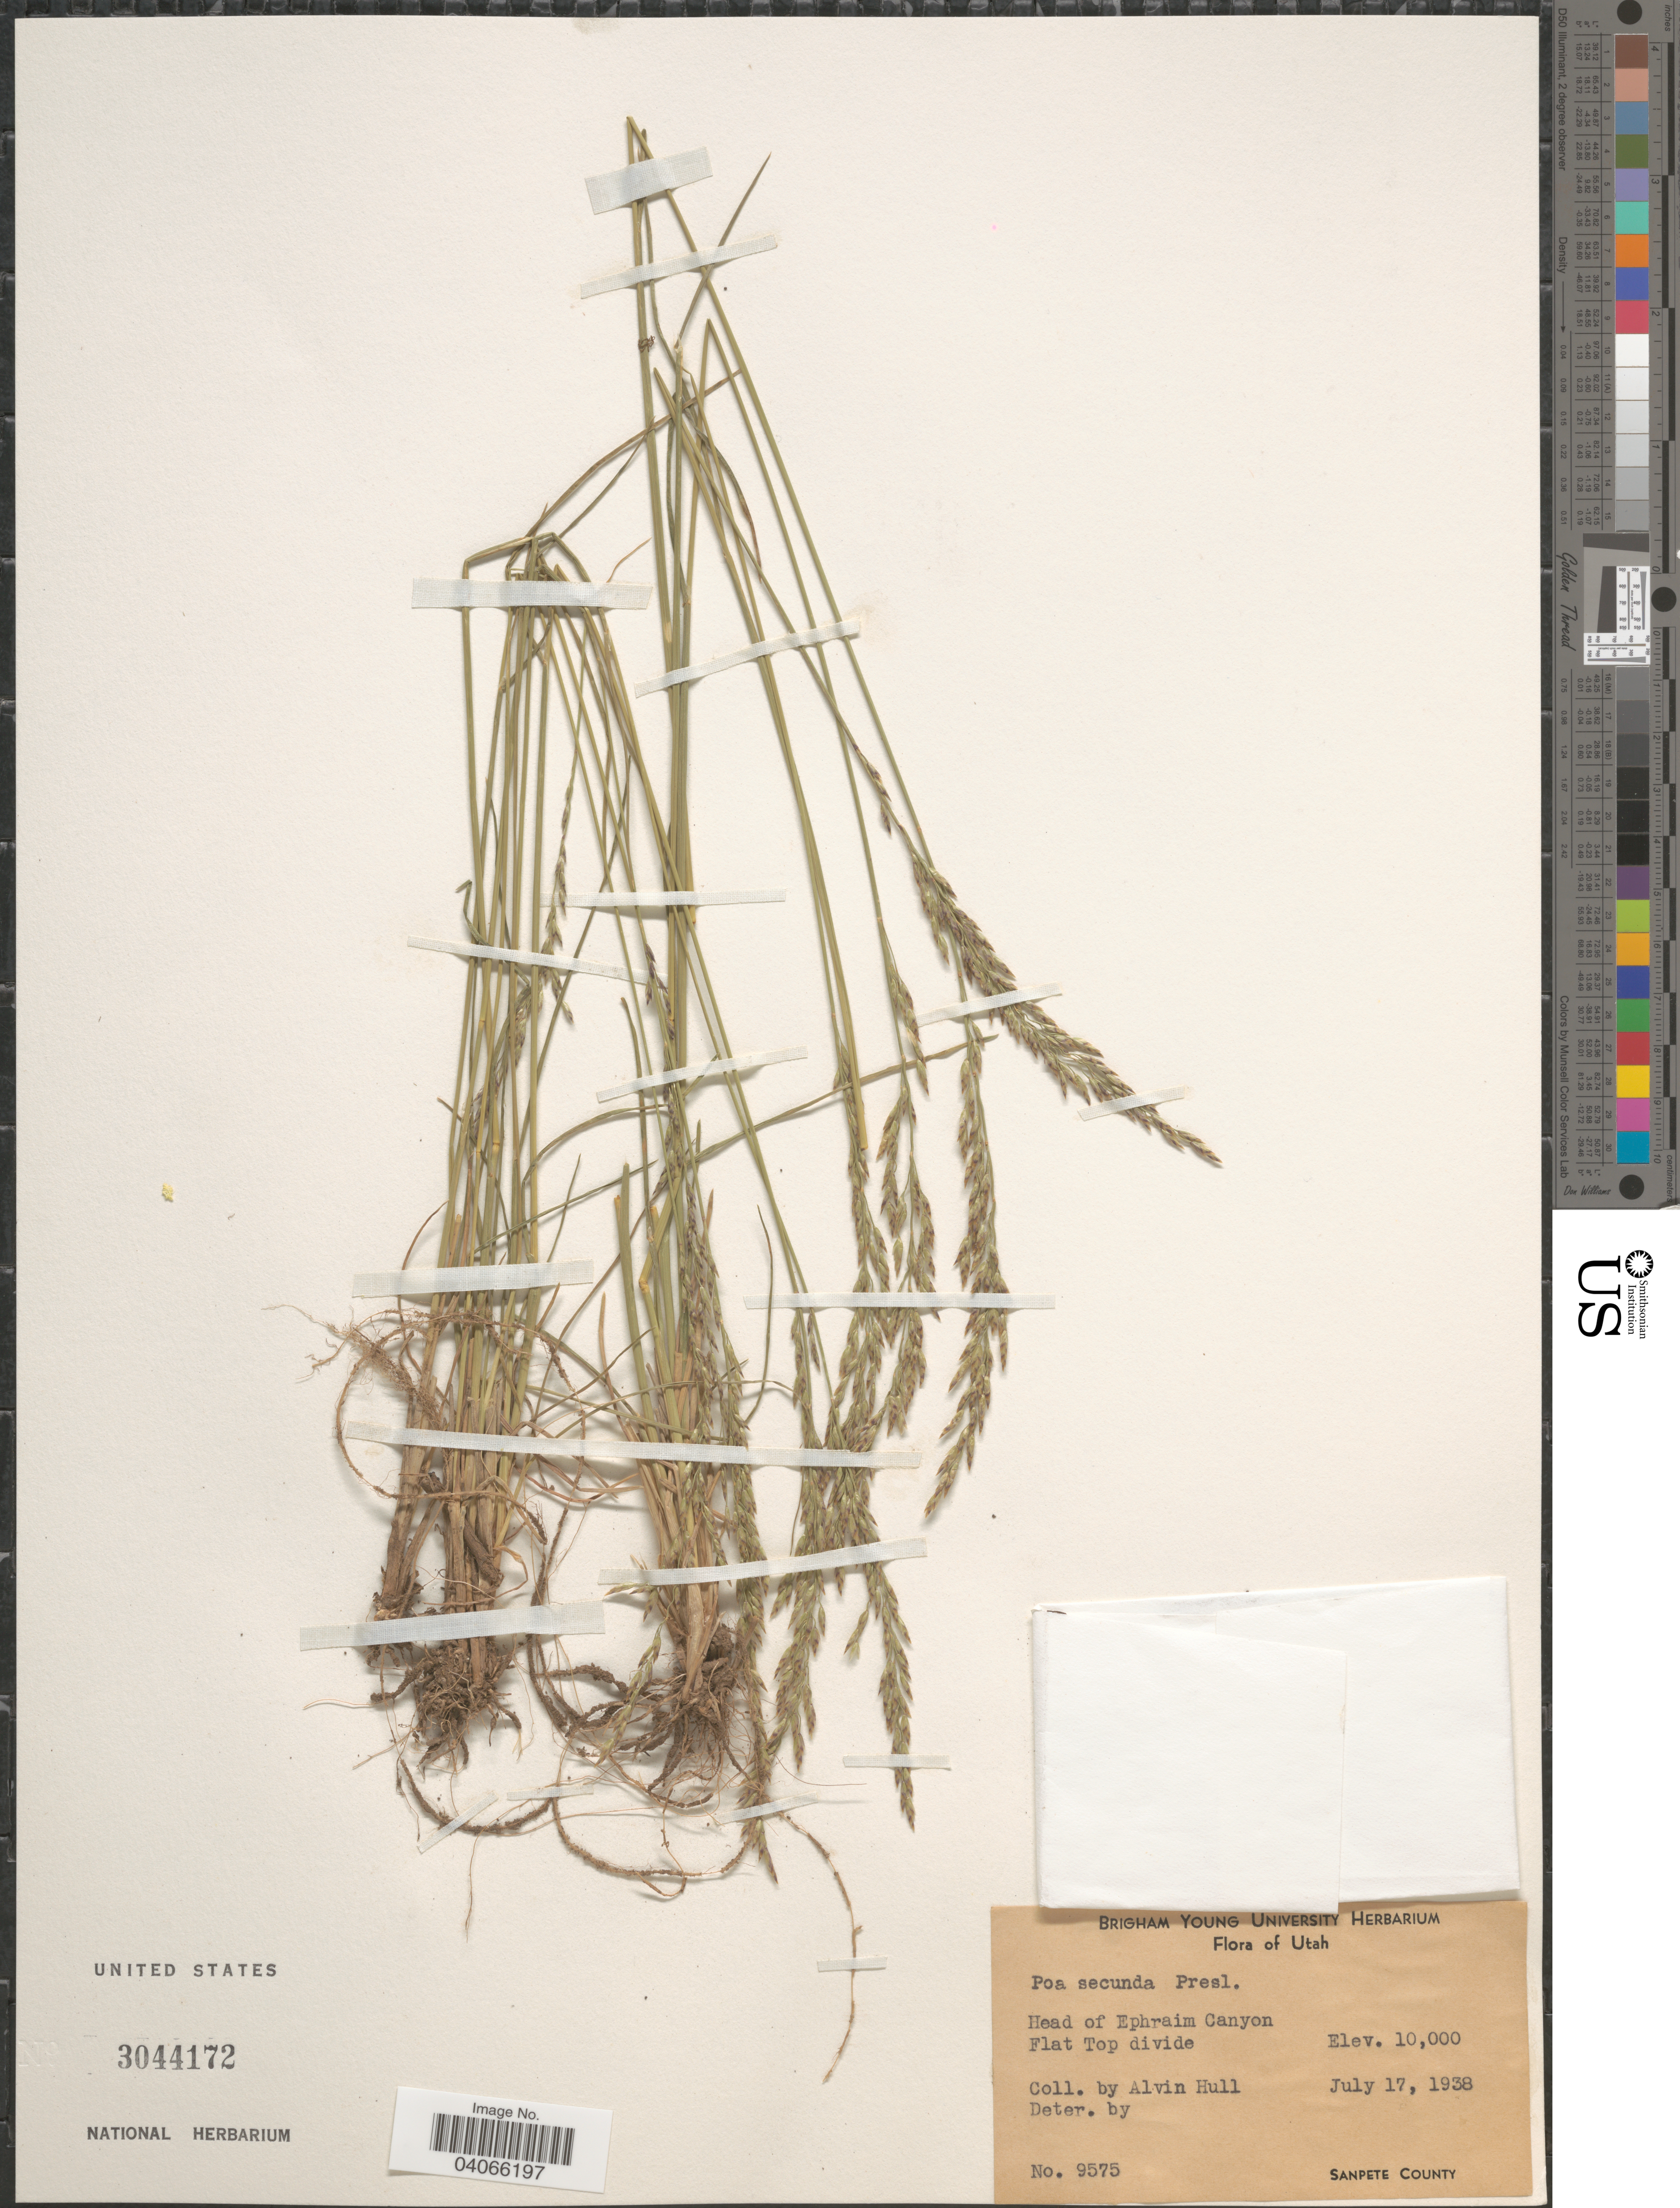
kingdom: Plantae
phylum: Tracheophyta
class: Liliopsida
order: Poales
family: Poaceae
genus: Poa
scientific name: Poa secunda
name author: J. Presl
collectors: A. Hull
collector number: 9575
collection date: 1938-07-17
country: United States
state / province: Utah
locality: Head of Ephraim Canyon. Flat Top divide. Sanpete County.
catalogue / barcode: US 3044172